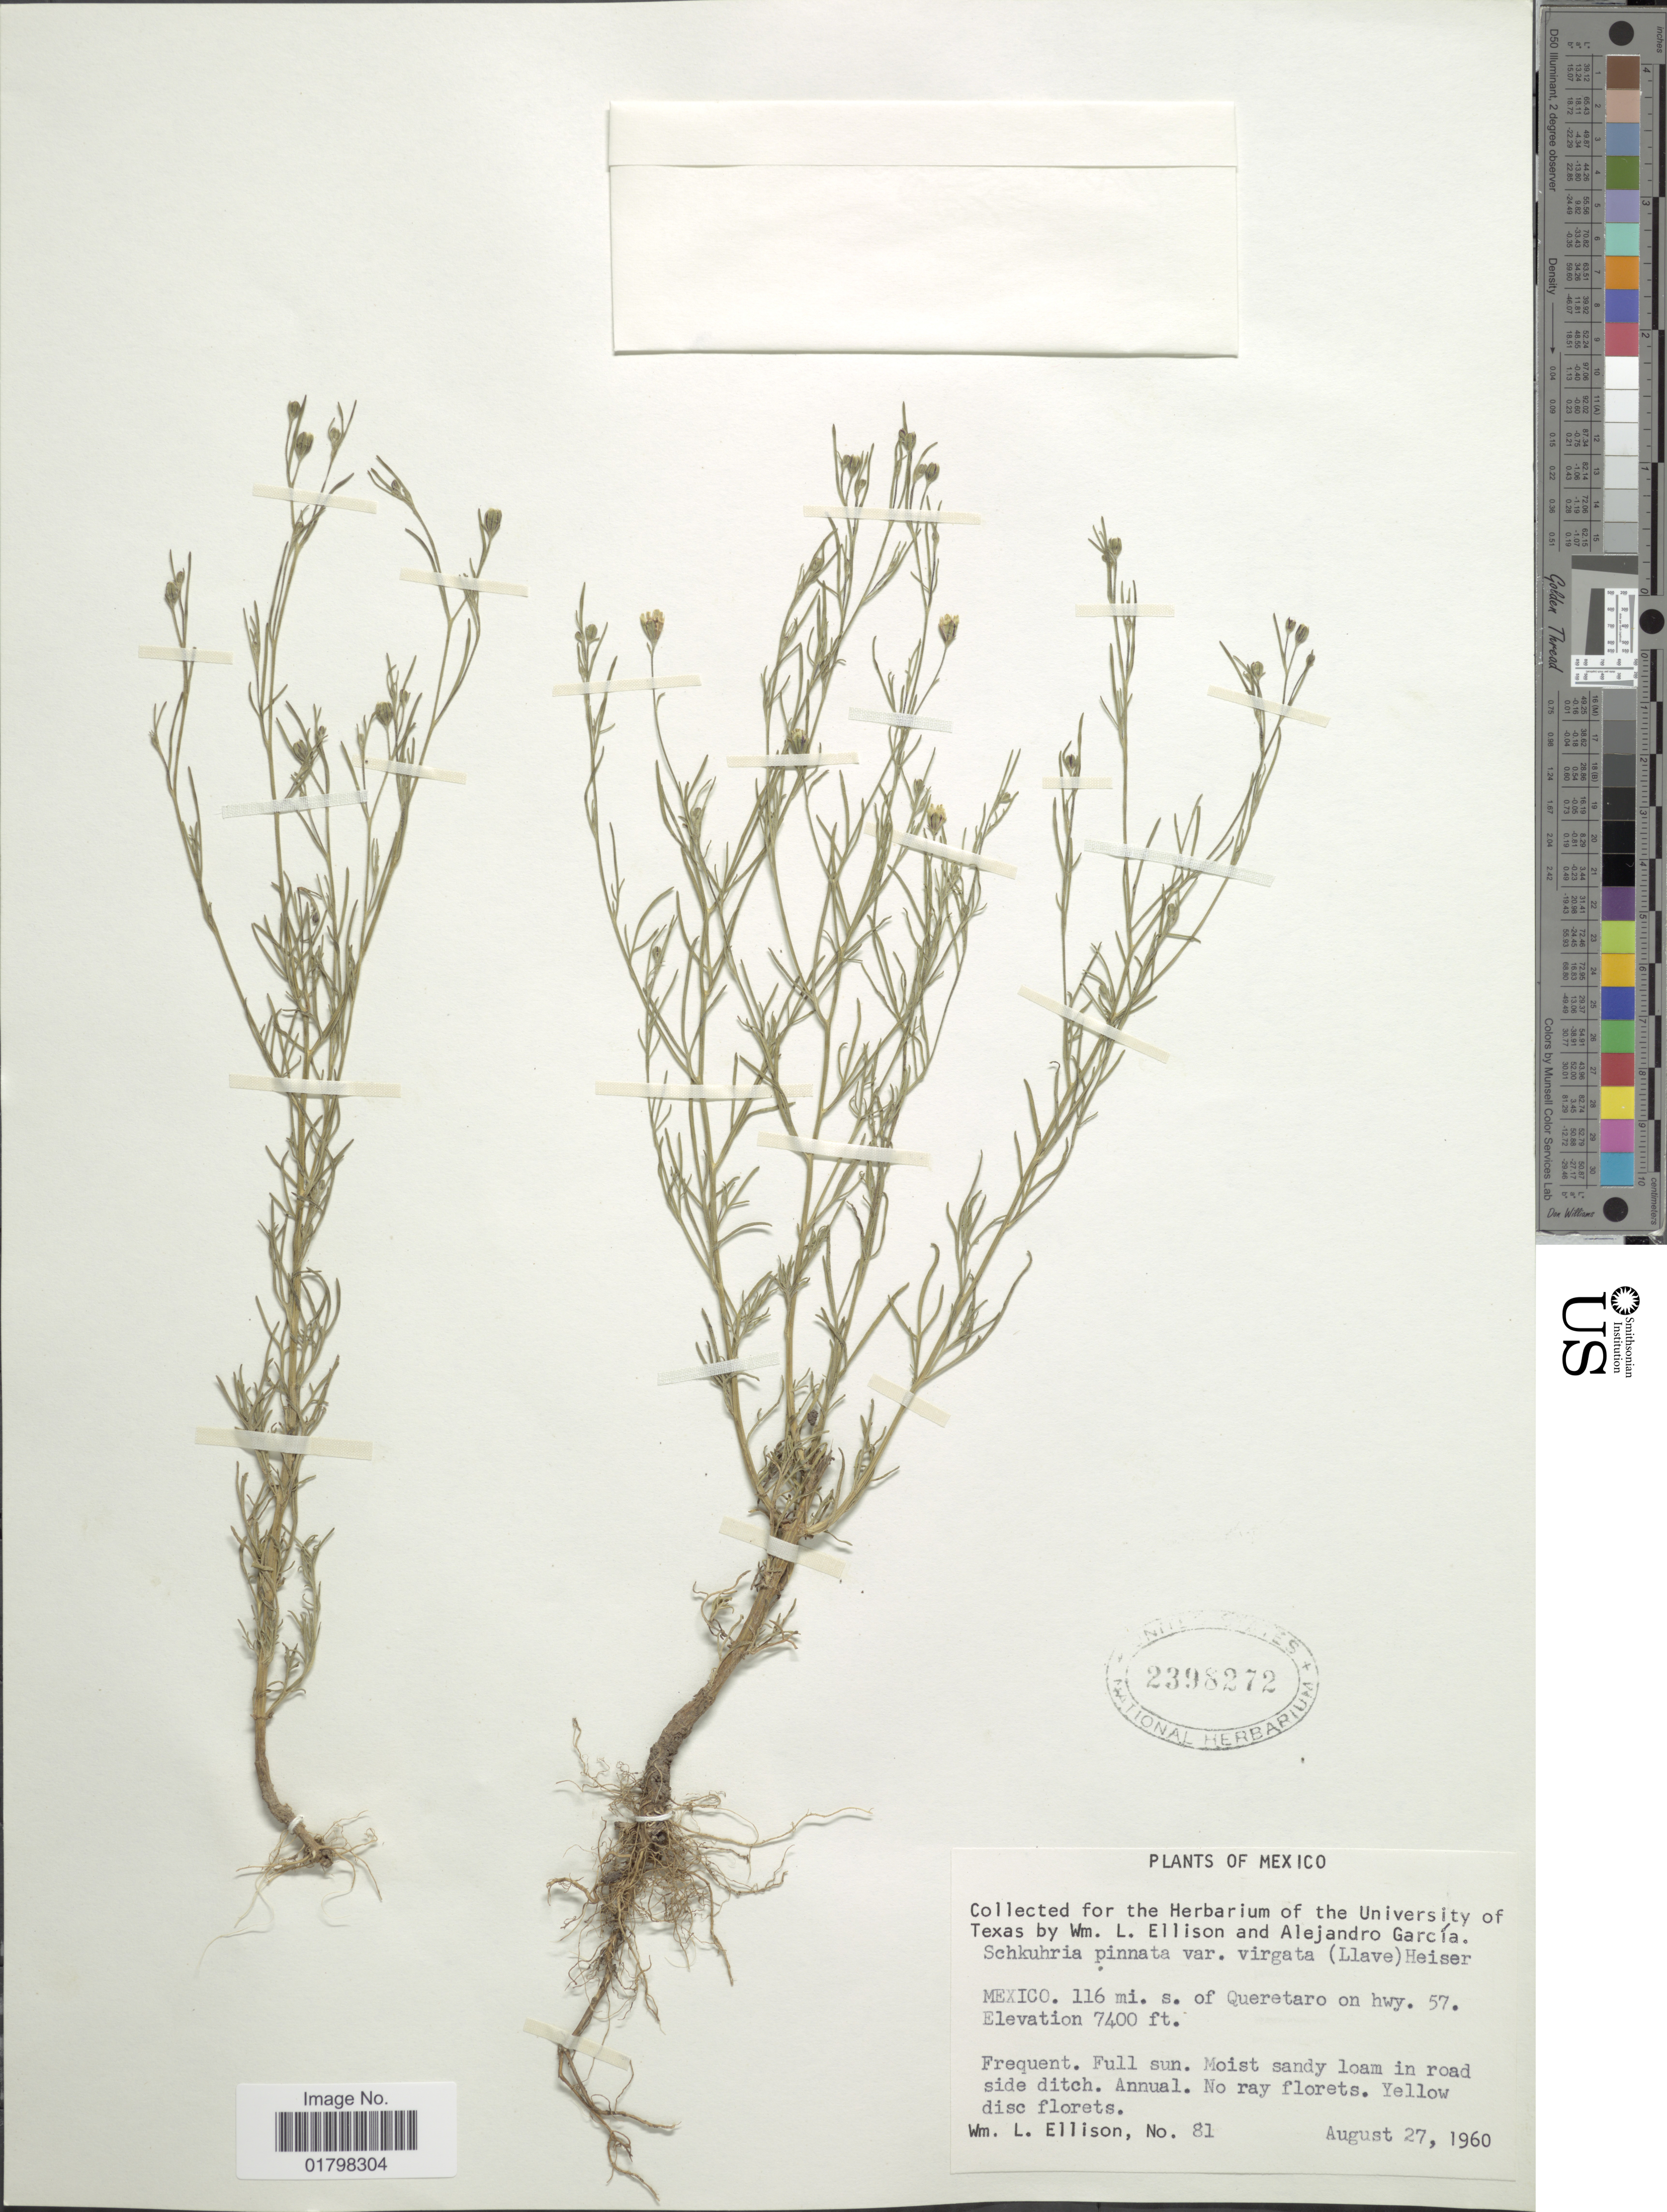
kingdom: Plantae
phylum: Tracheophyta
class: Magnoliopsida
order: Asterales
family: Asteraceae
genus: Schkuhria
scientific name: Schkuhria pinnata var. virgata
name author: (La Llave ex La Llave) Heiser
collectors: W. L. Ellison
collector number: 81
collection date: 1960-08-27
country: Mexico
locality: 116 mi. s. of Queretaro on hwy. 57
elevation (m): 2256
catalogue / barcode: US 2398272